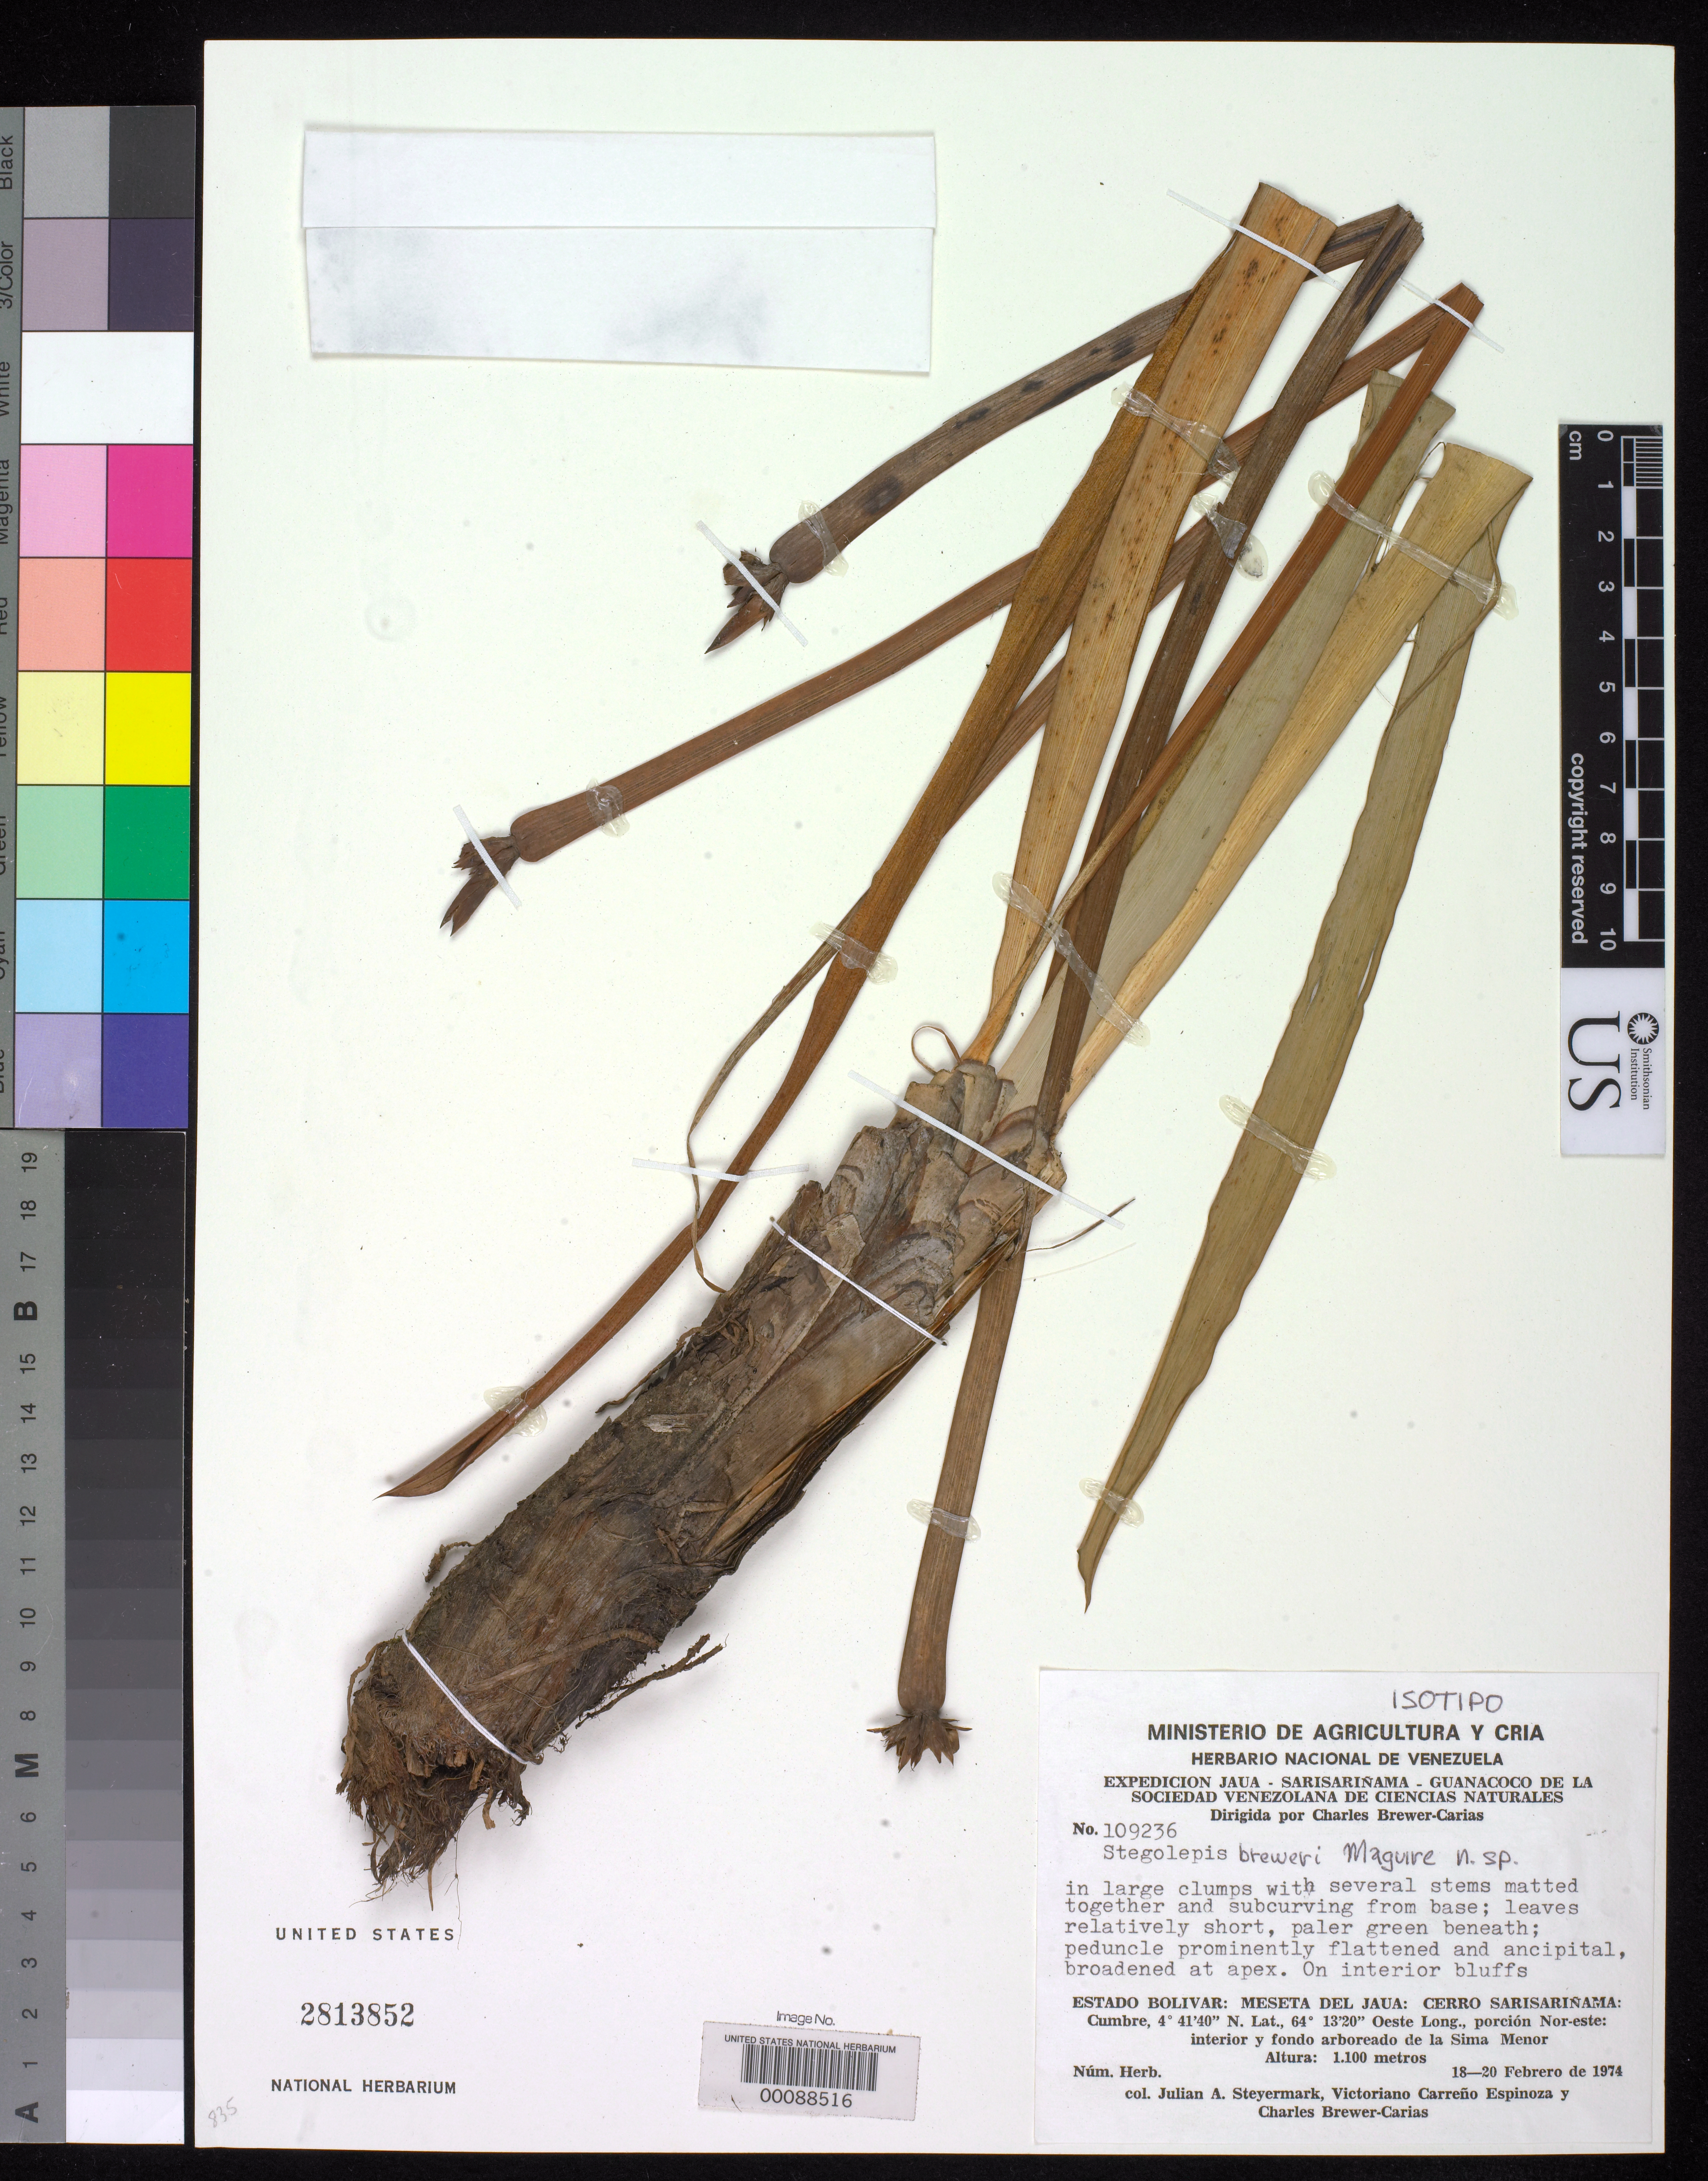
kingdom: Plantae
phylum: Tracheophyta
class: Liliopsida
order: Poales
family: Rapateaceae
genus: Stegolepis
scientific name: Stegolepis breweri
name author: Maguire in Steyerm. & Brewer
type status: Isotype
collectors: J. Steyermark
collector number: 109236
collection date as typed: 18 Feb 1974 to 20 Feb 1974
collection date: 1974-02-18/1974-02-20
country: Venezuela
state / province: Bolivar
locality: Meseta del Java, cerro Sarisarinama.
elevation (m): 1100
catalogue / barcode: US 2813852